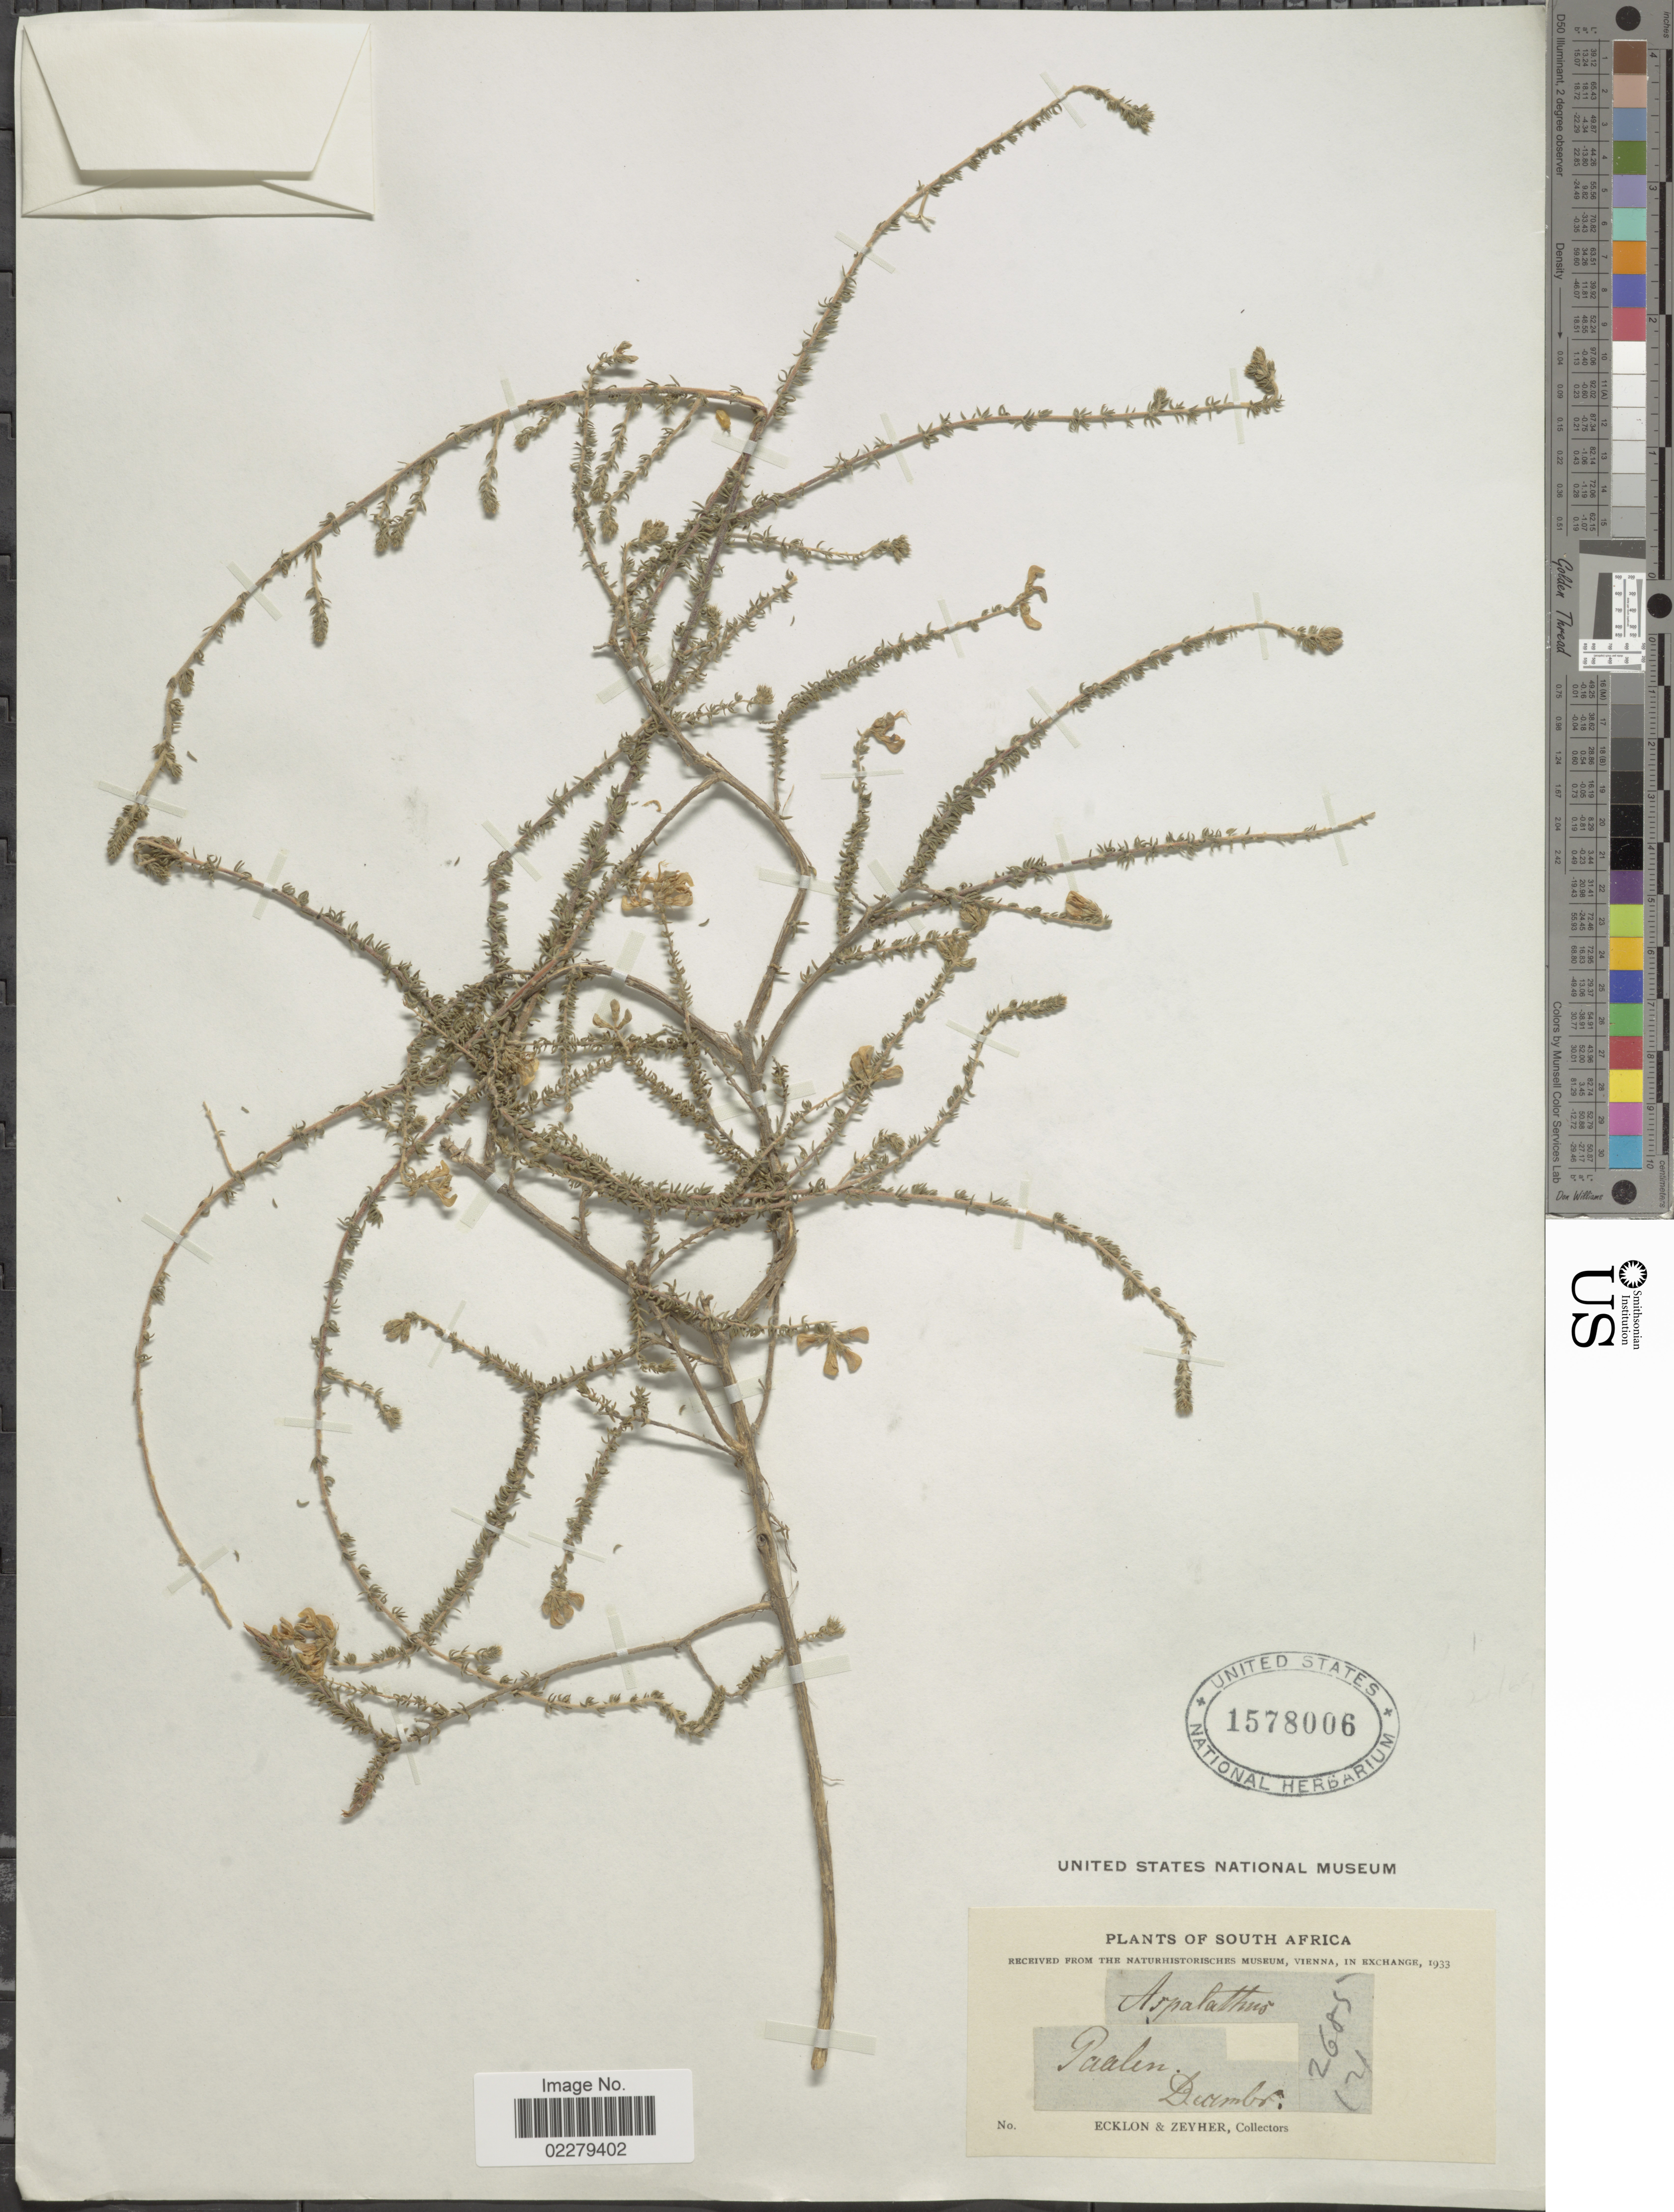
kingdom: Plantae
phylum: Tracheophyta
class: Magnoliopsida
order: Fabales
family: Fabaceae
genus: Aspalathus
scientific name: Aspalathus sp.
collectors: -. Ecklon & -. Zeyher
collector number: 2655/121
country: South Africa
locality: Paalen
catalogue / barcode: US 1578006